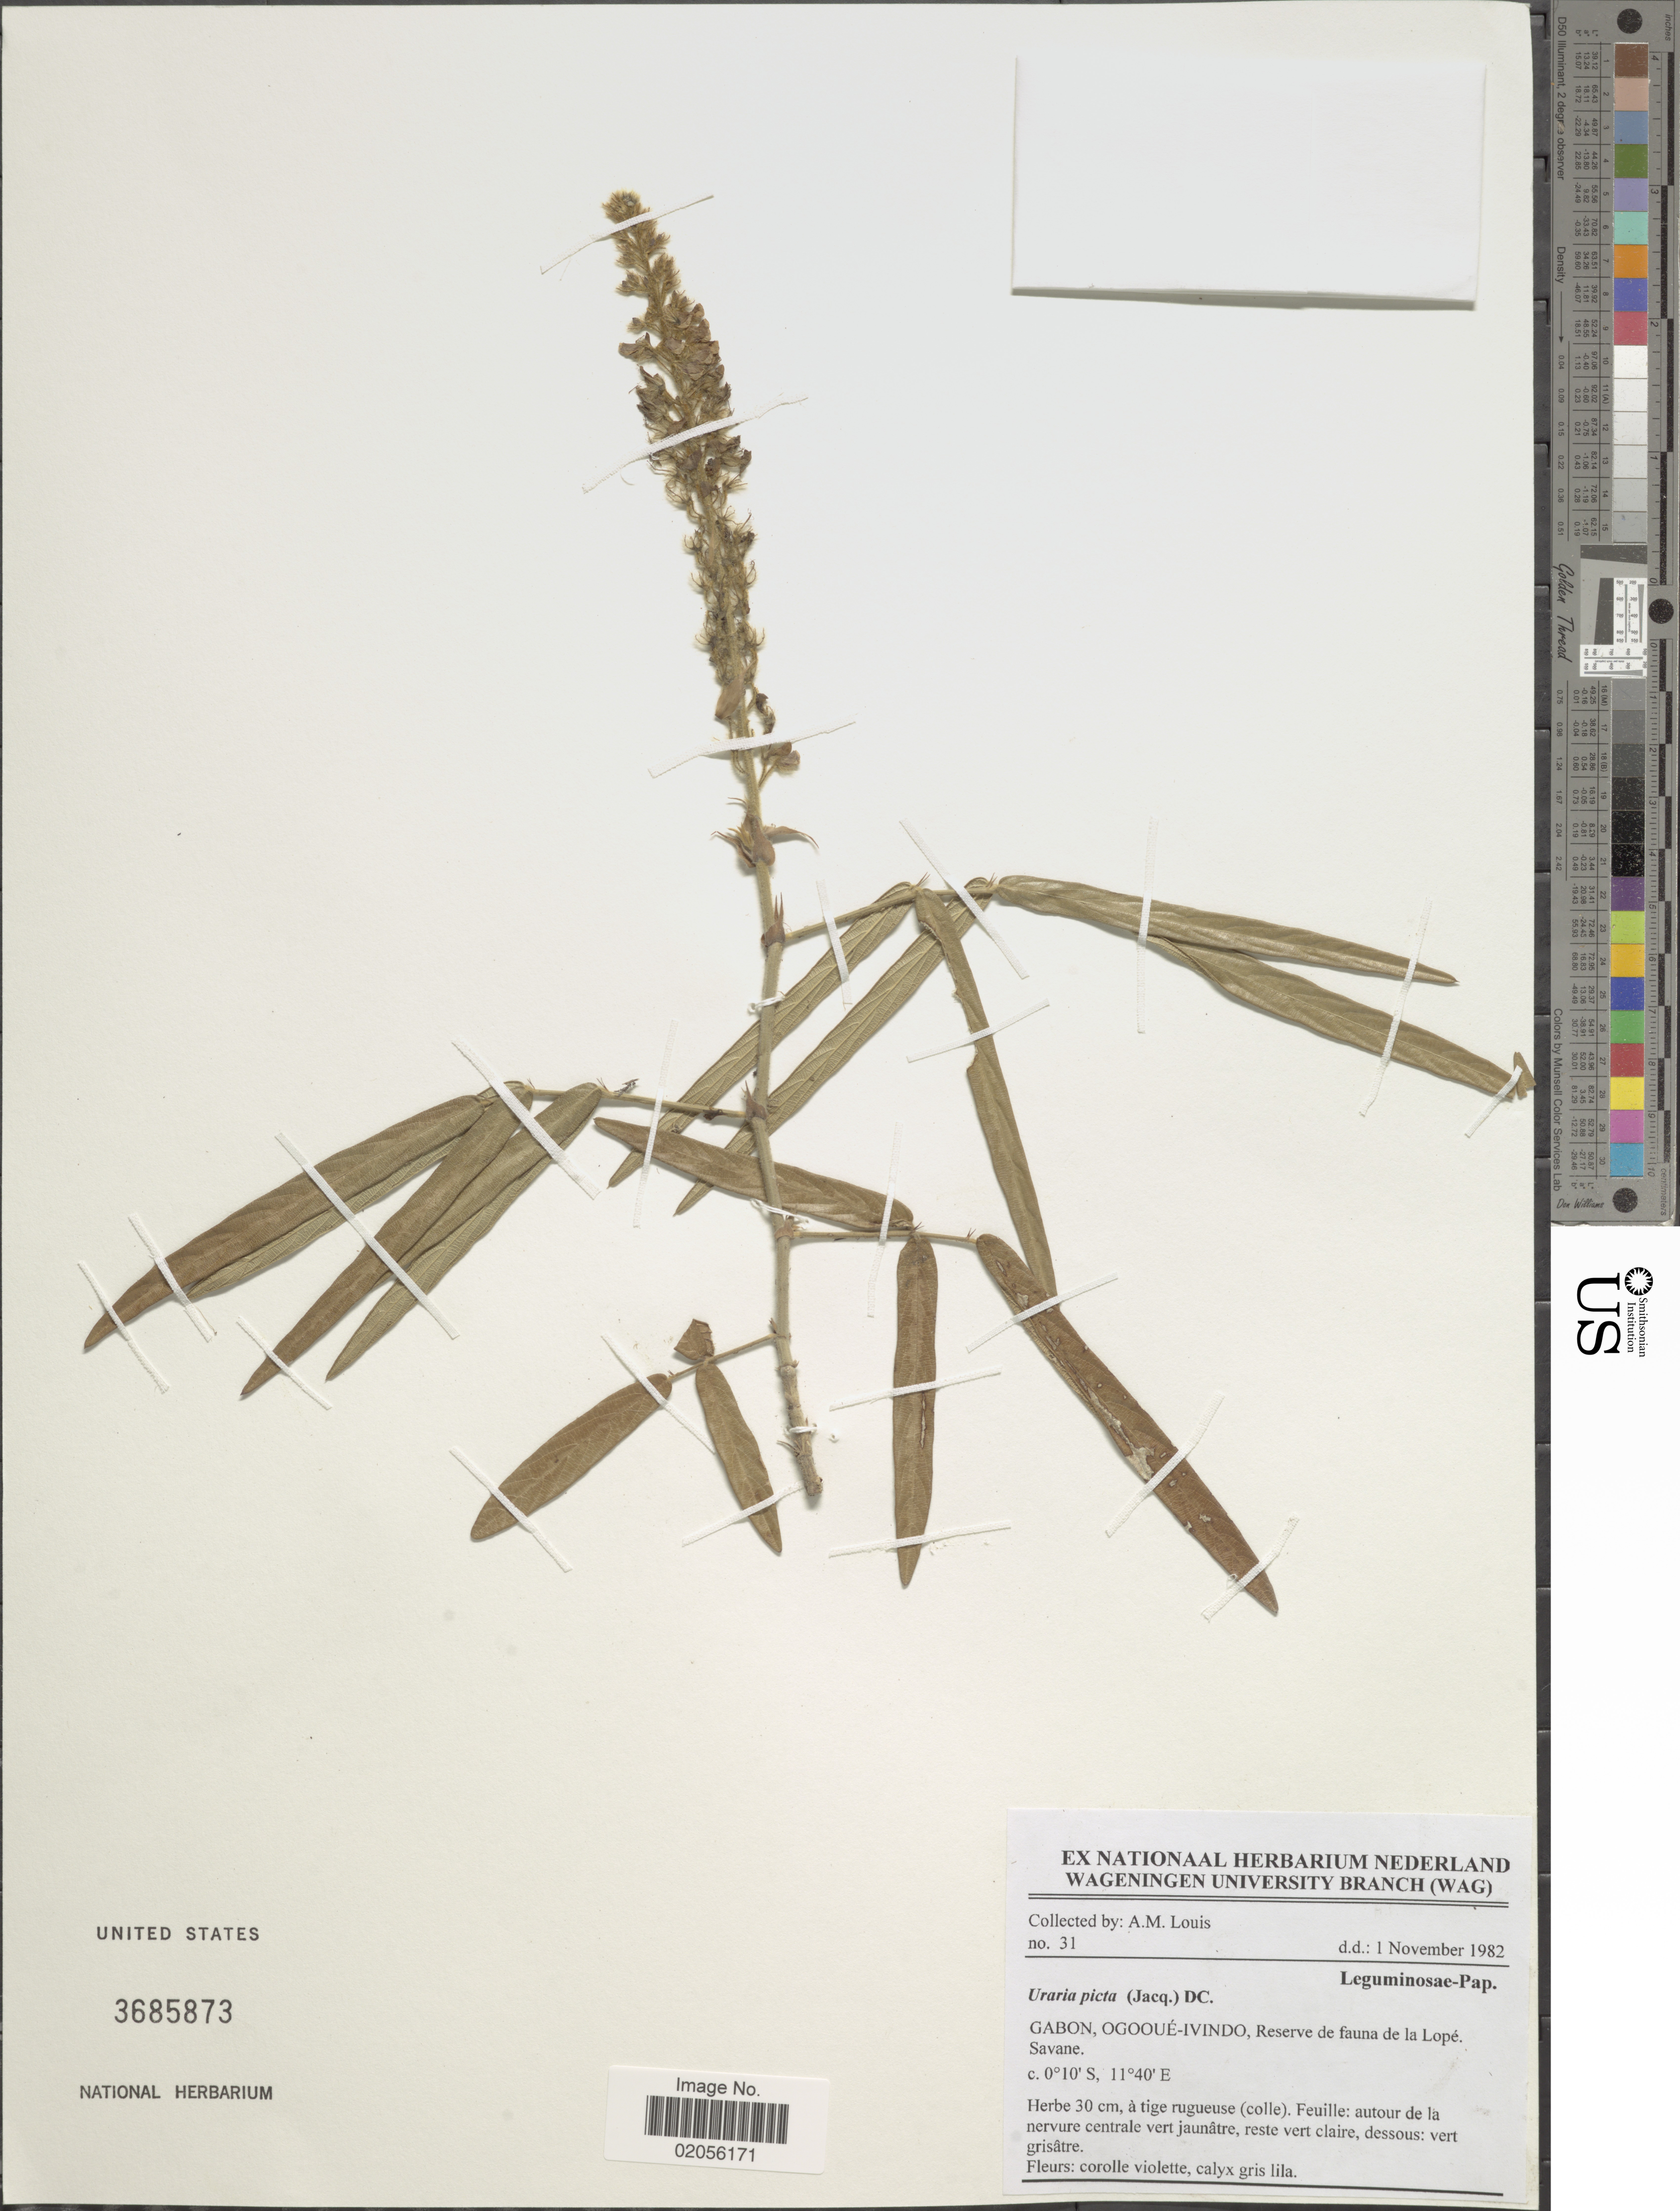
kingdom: Plantae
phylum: Tracheophyta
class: Magnoliopsida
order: Fabales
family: Fabaceae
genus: Uraria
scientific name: Uraria picta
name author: (Jacq.) DC.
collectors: A. Louis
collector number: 31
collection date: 1982-11-01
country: Gabon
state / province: Ogooue-Ivindo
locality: Reserve de fauna de la Lopé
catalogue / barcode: US 3685873